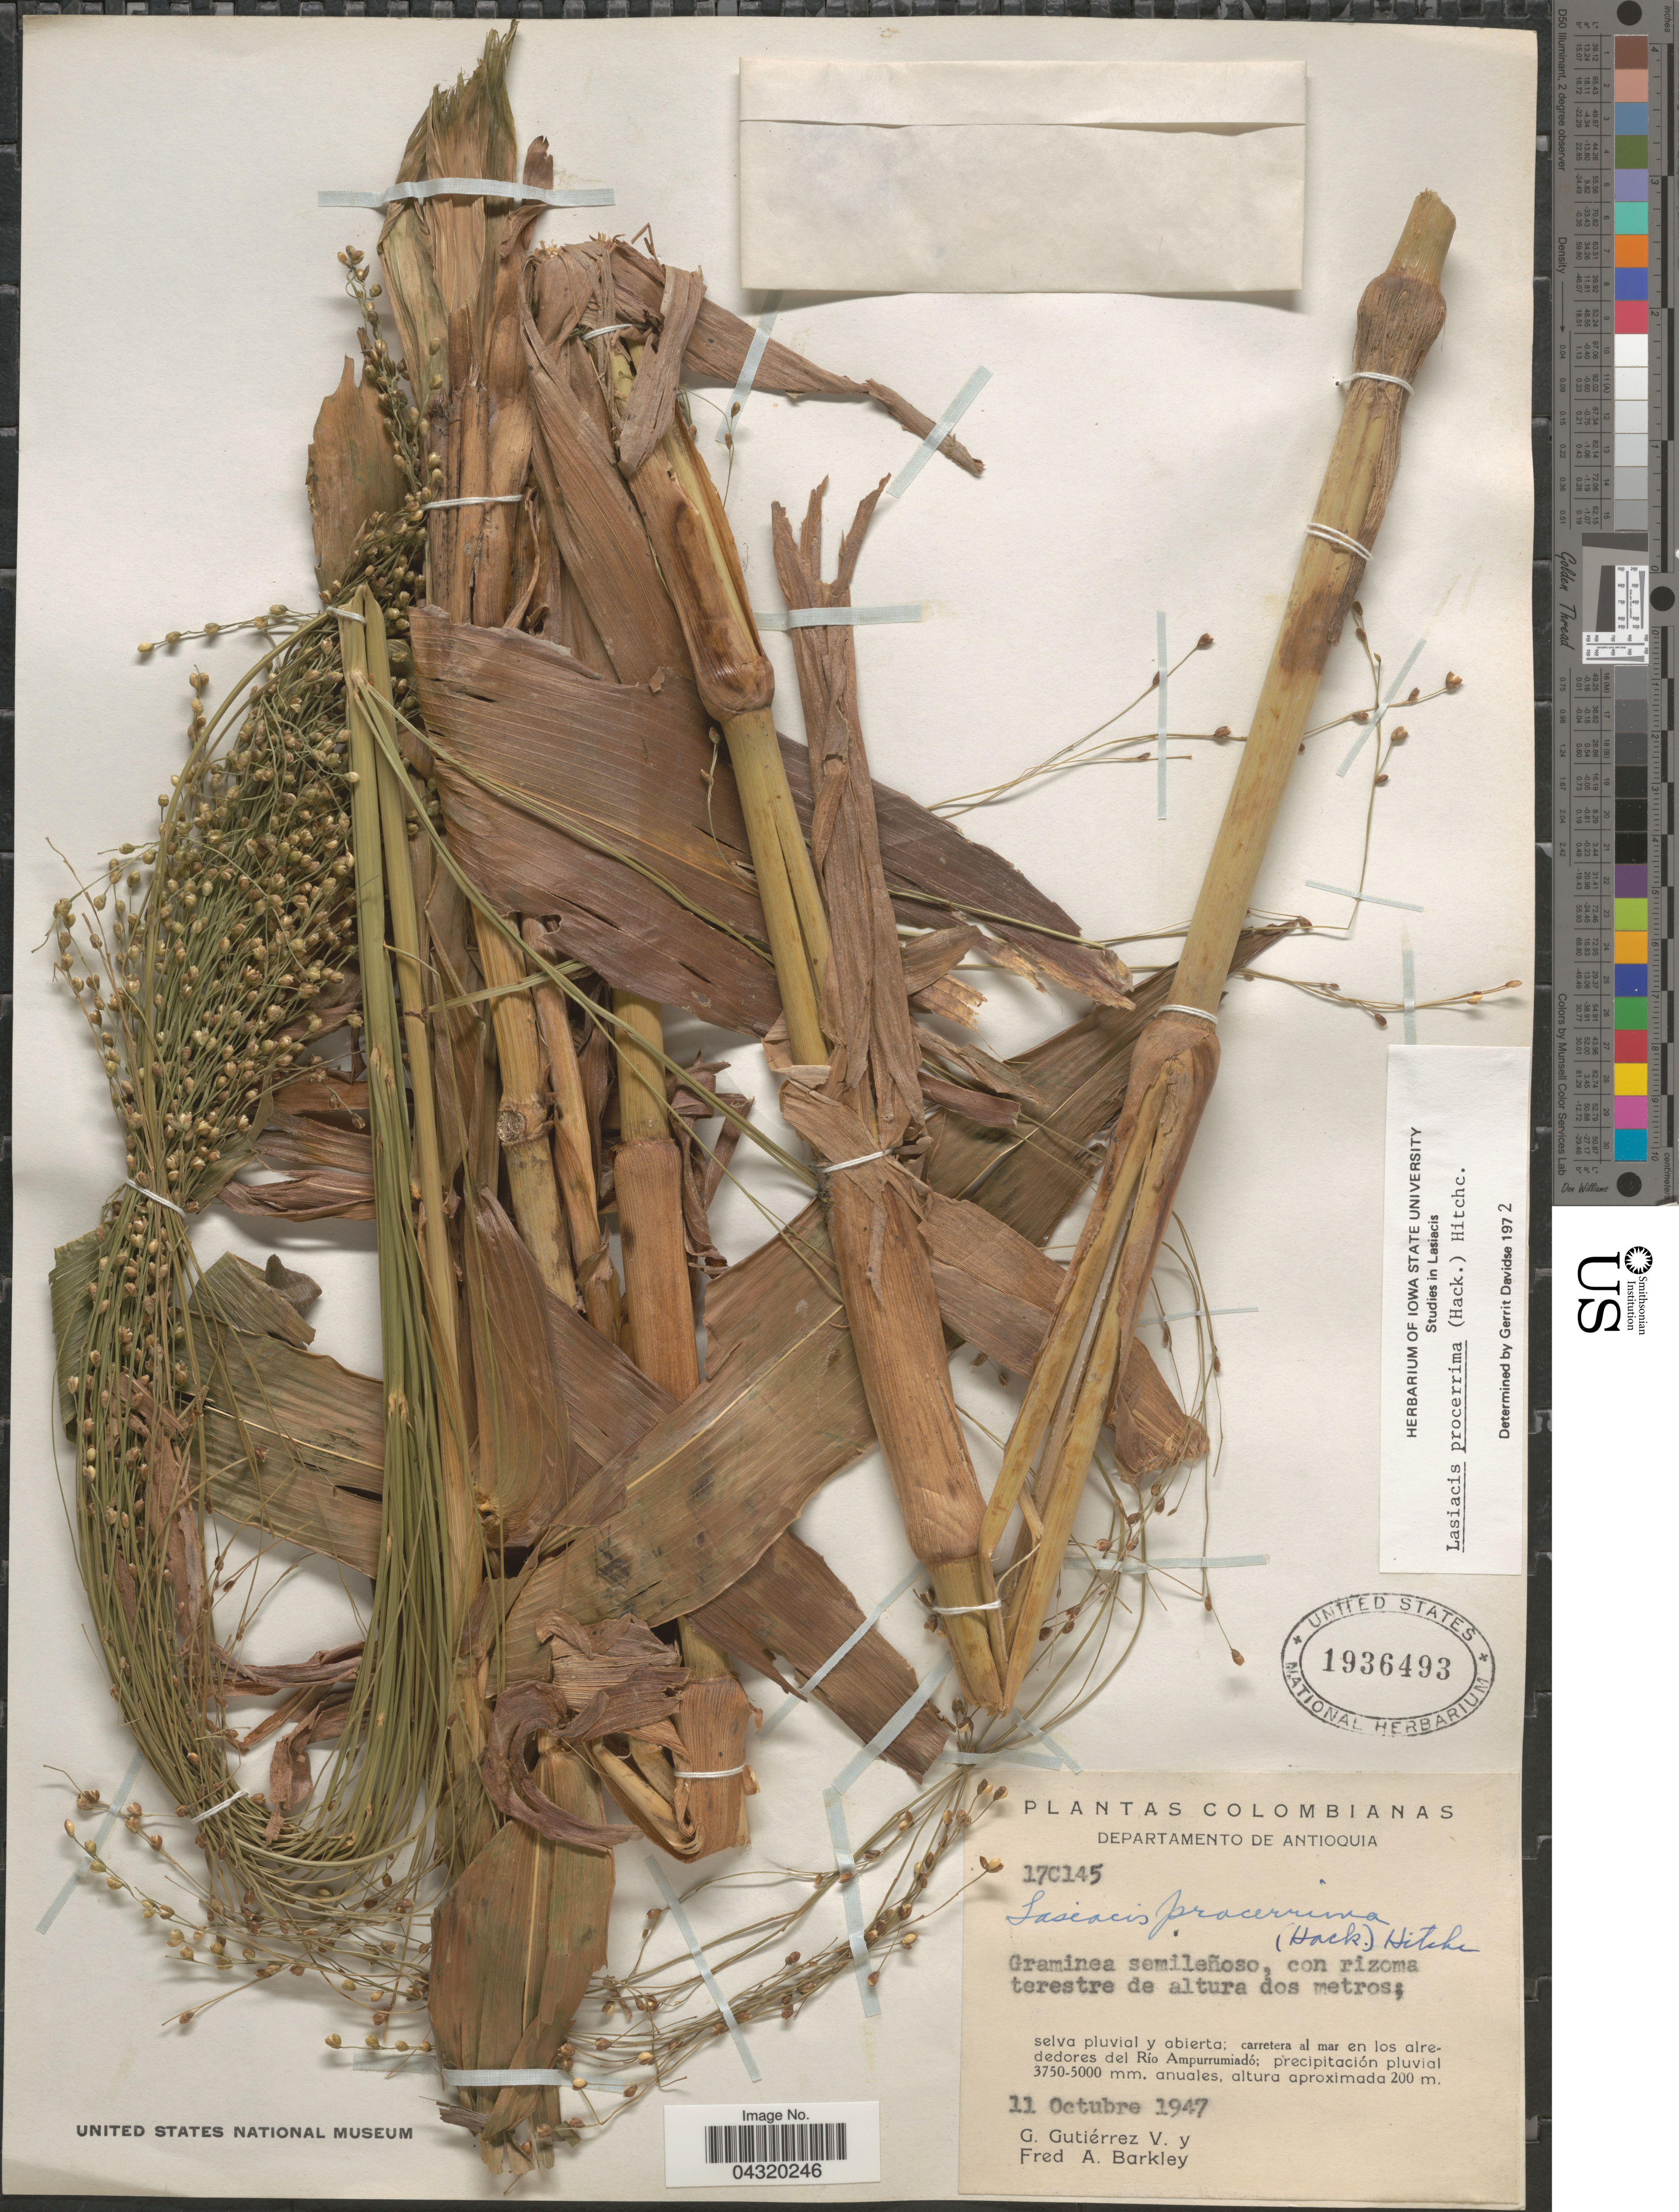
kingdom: Plantae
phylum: Tracheophyta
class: Liliopsida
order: Poales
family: Poaceae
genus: Lasiacis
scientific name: Lasiacis procerrima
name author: (Hack.) Hitchc.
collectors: G. Gutiérrez V. & F. A. Barkley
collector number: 17C145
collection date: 1947-10-11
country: Colombia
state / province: Antioquia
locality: Departamento de Antioquia. Carretera al mar en los alrededores del Río Ampurrumiadó.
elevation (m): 200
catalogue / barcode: US 1936493